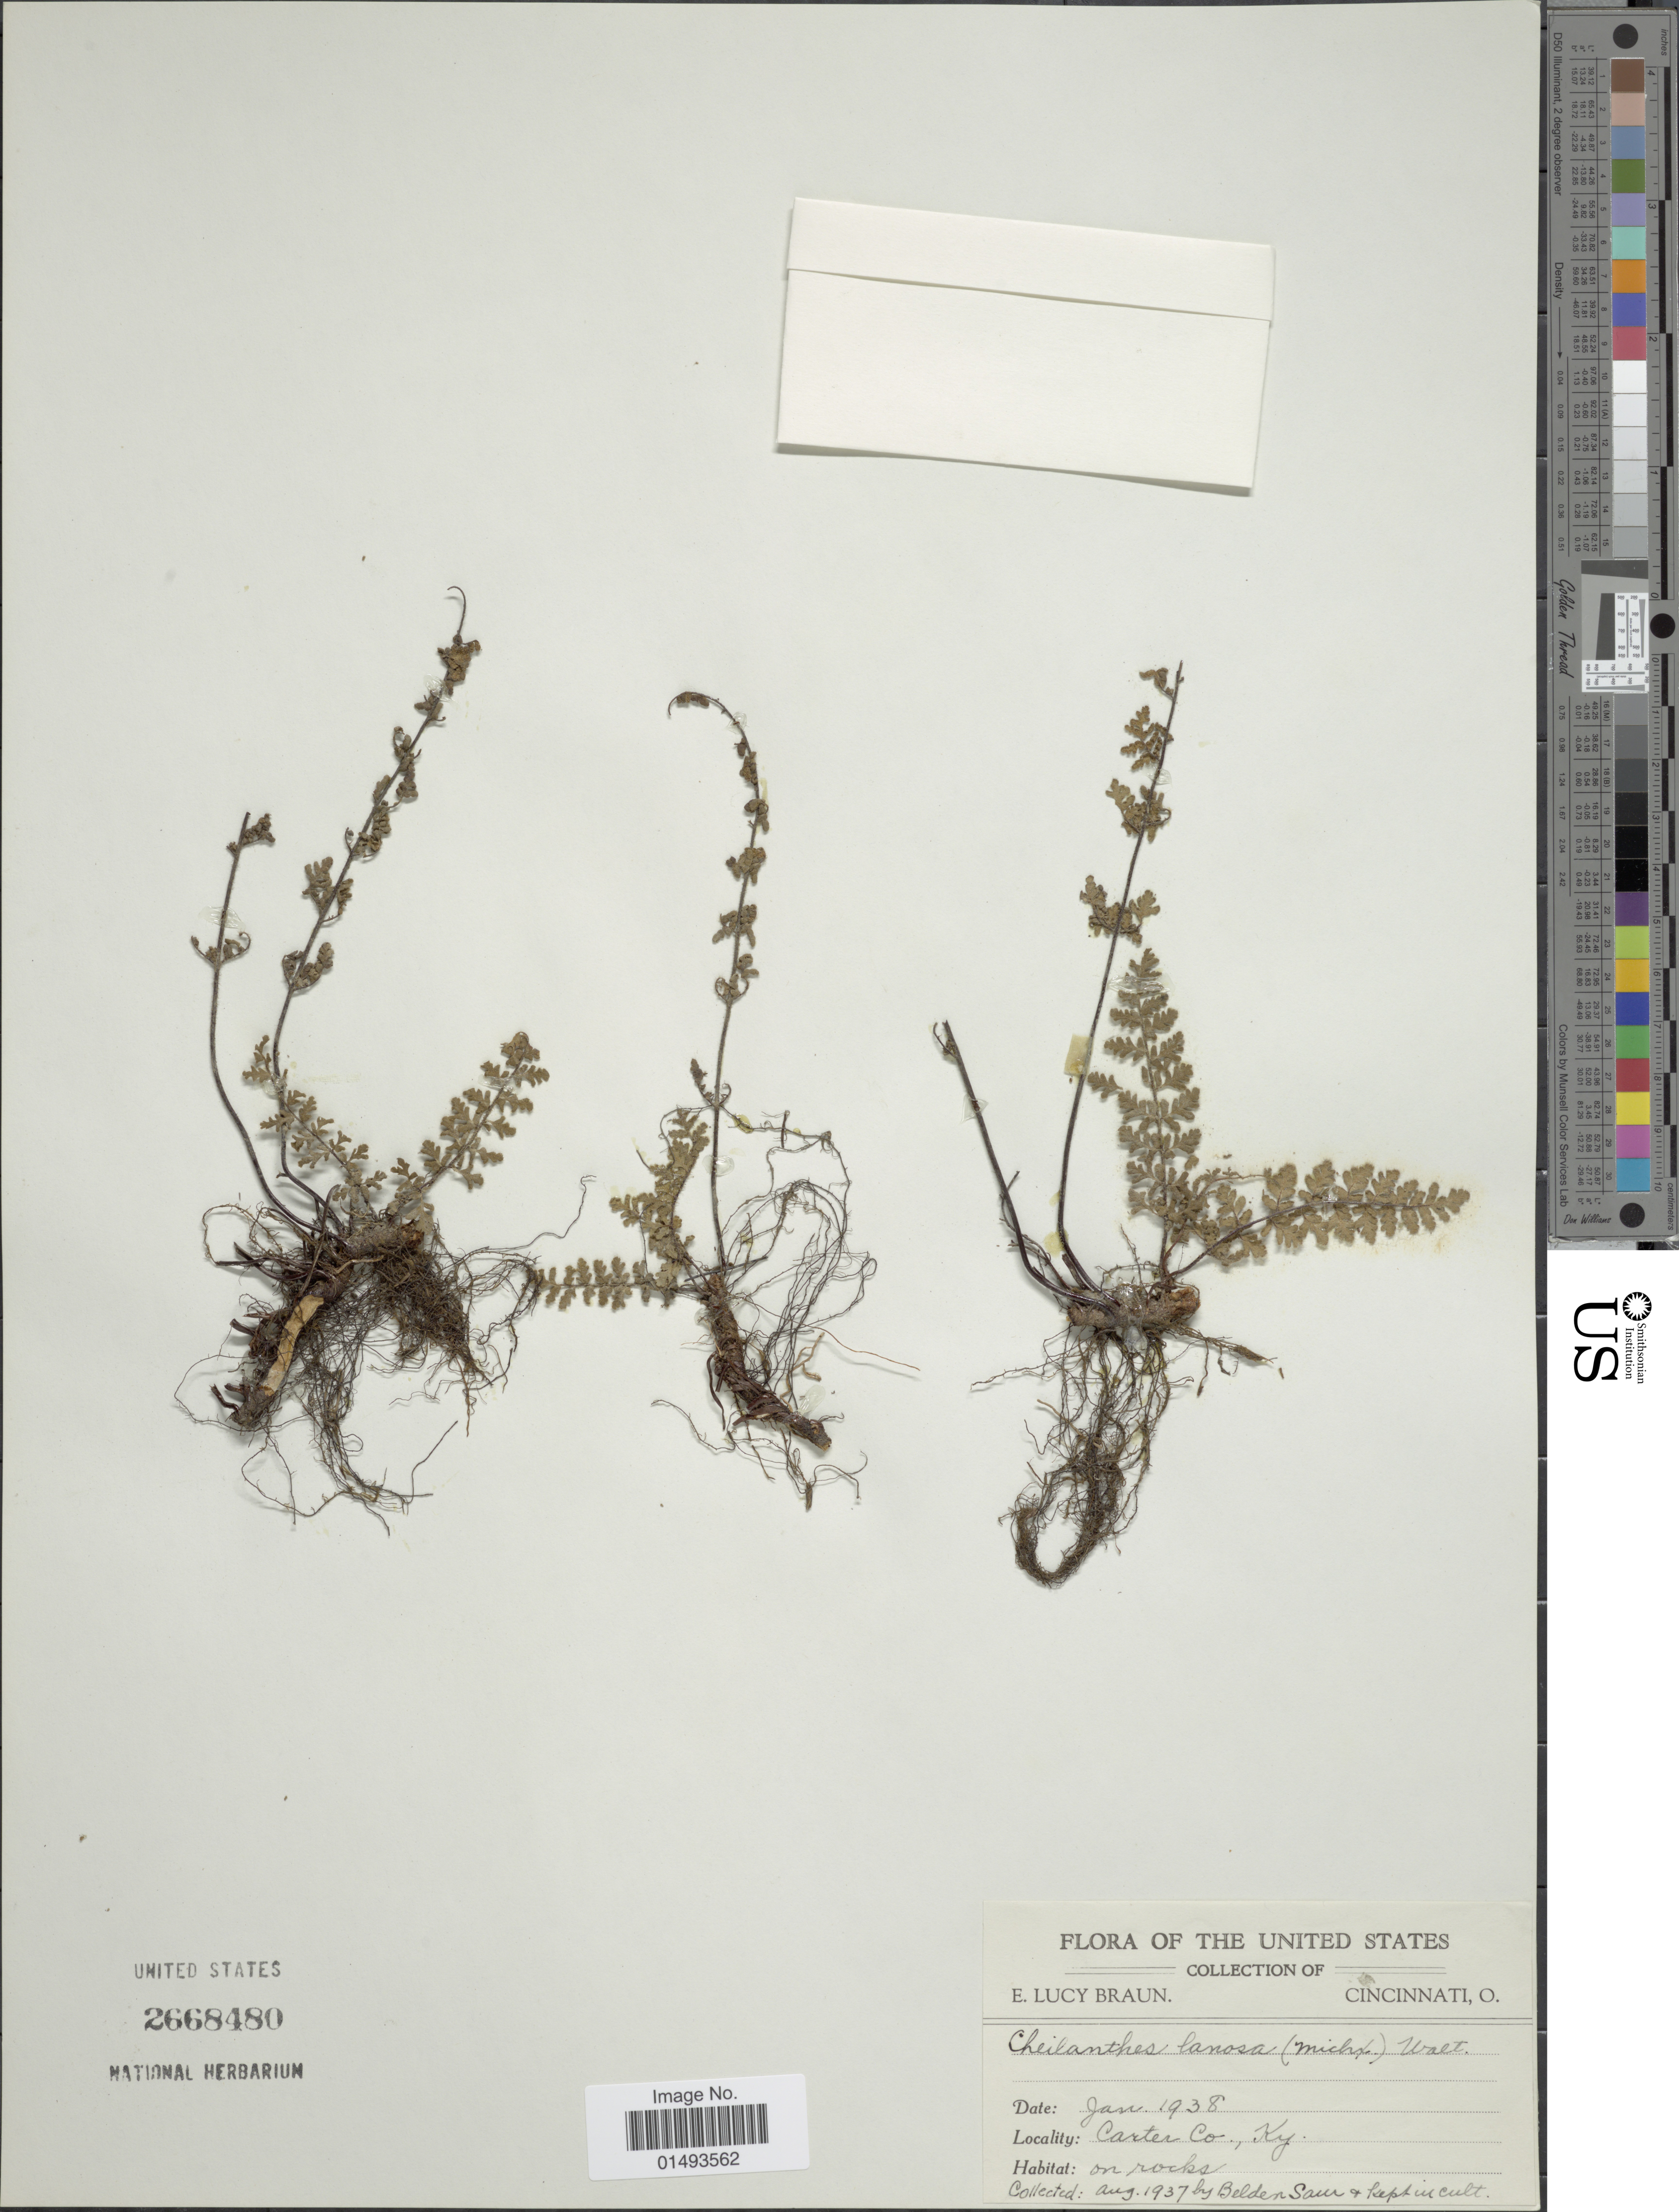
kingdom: Plantae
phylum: Tracheophyta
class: Polypodiopsida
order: Polypodiales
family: Pteridaceae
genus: Myriopteris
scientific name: Myriopteris lanosa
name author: (Michx.) Grusz & Windham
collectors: L. E. Braun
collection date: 1938-01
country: United States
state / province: Kentucky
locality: Flora of the United States, Cincinnati, O. Carter Co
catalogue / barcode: US 2668480